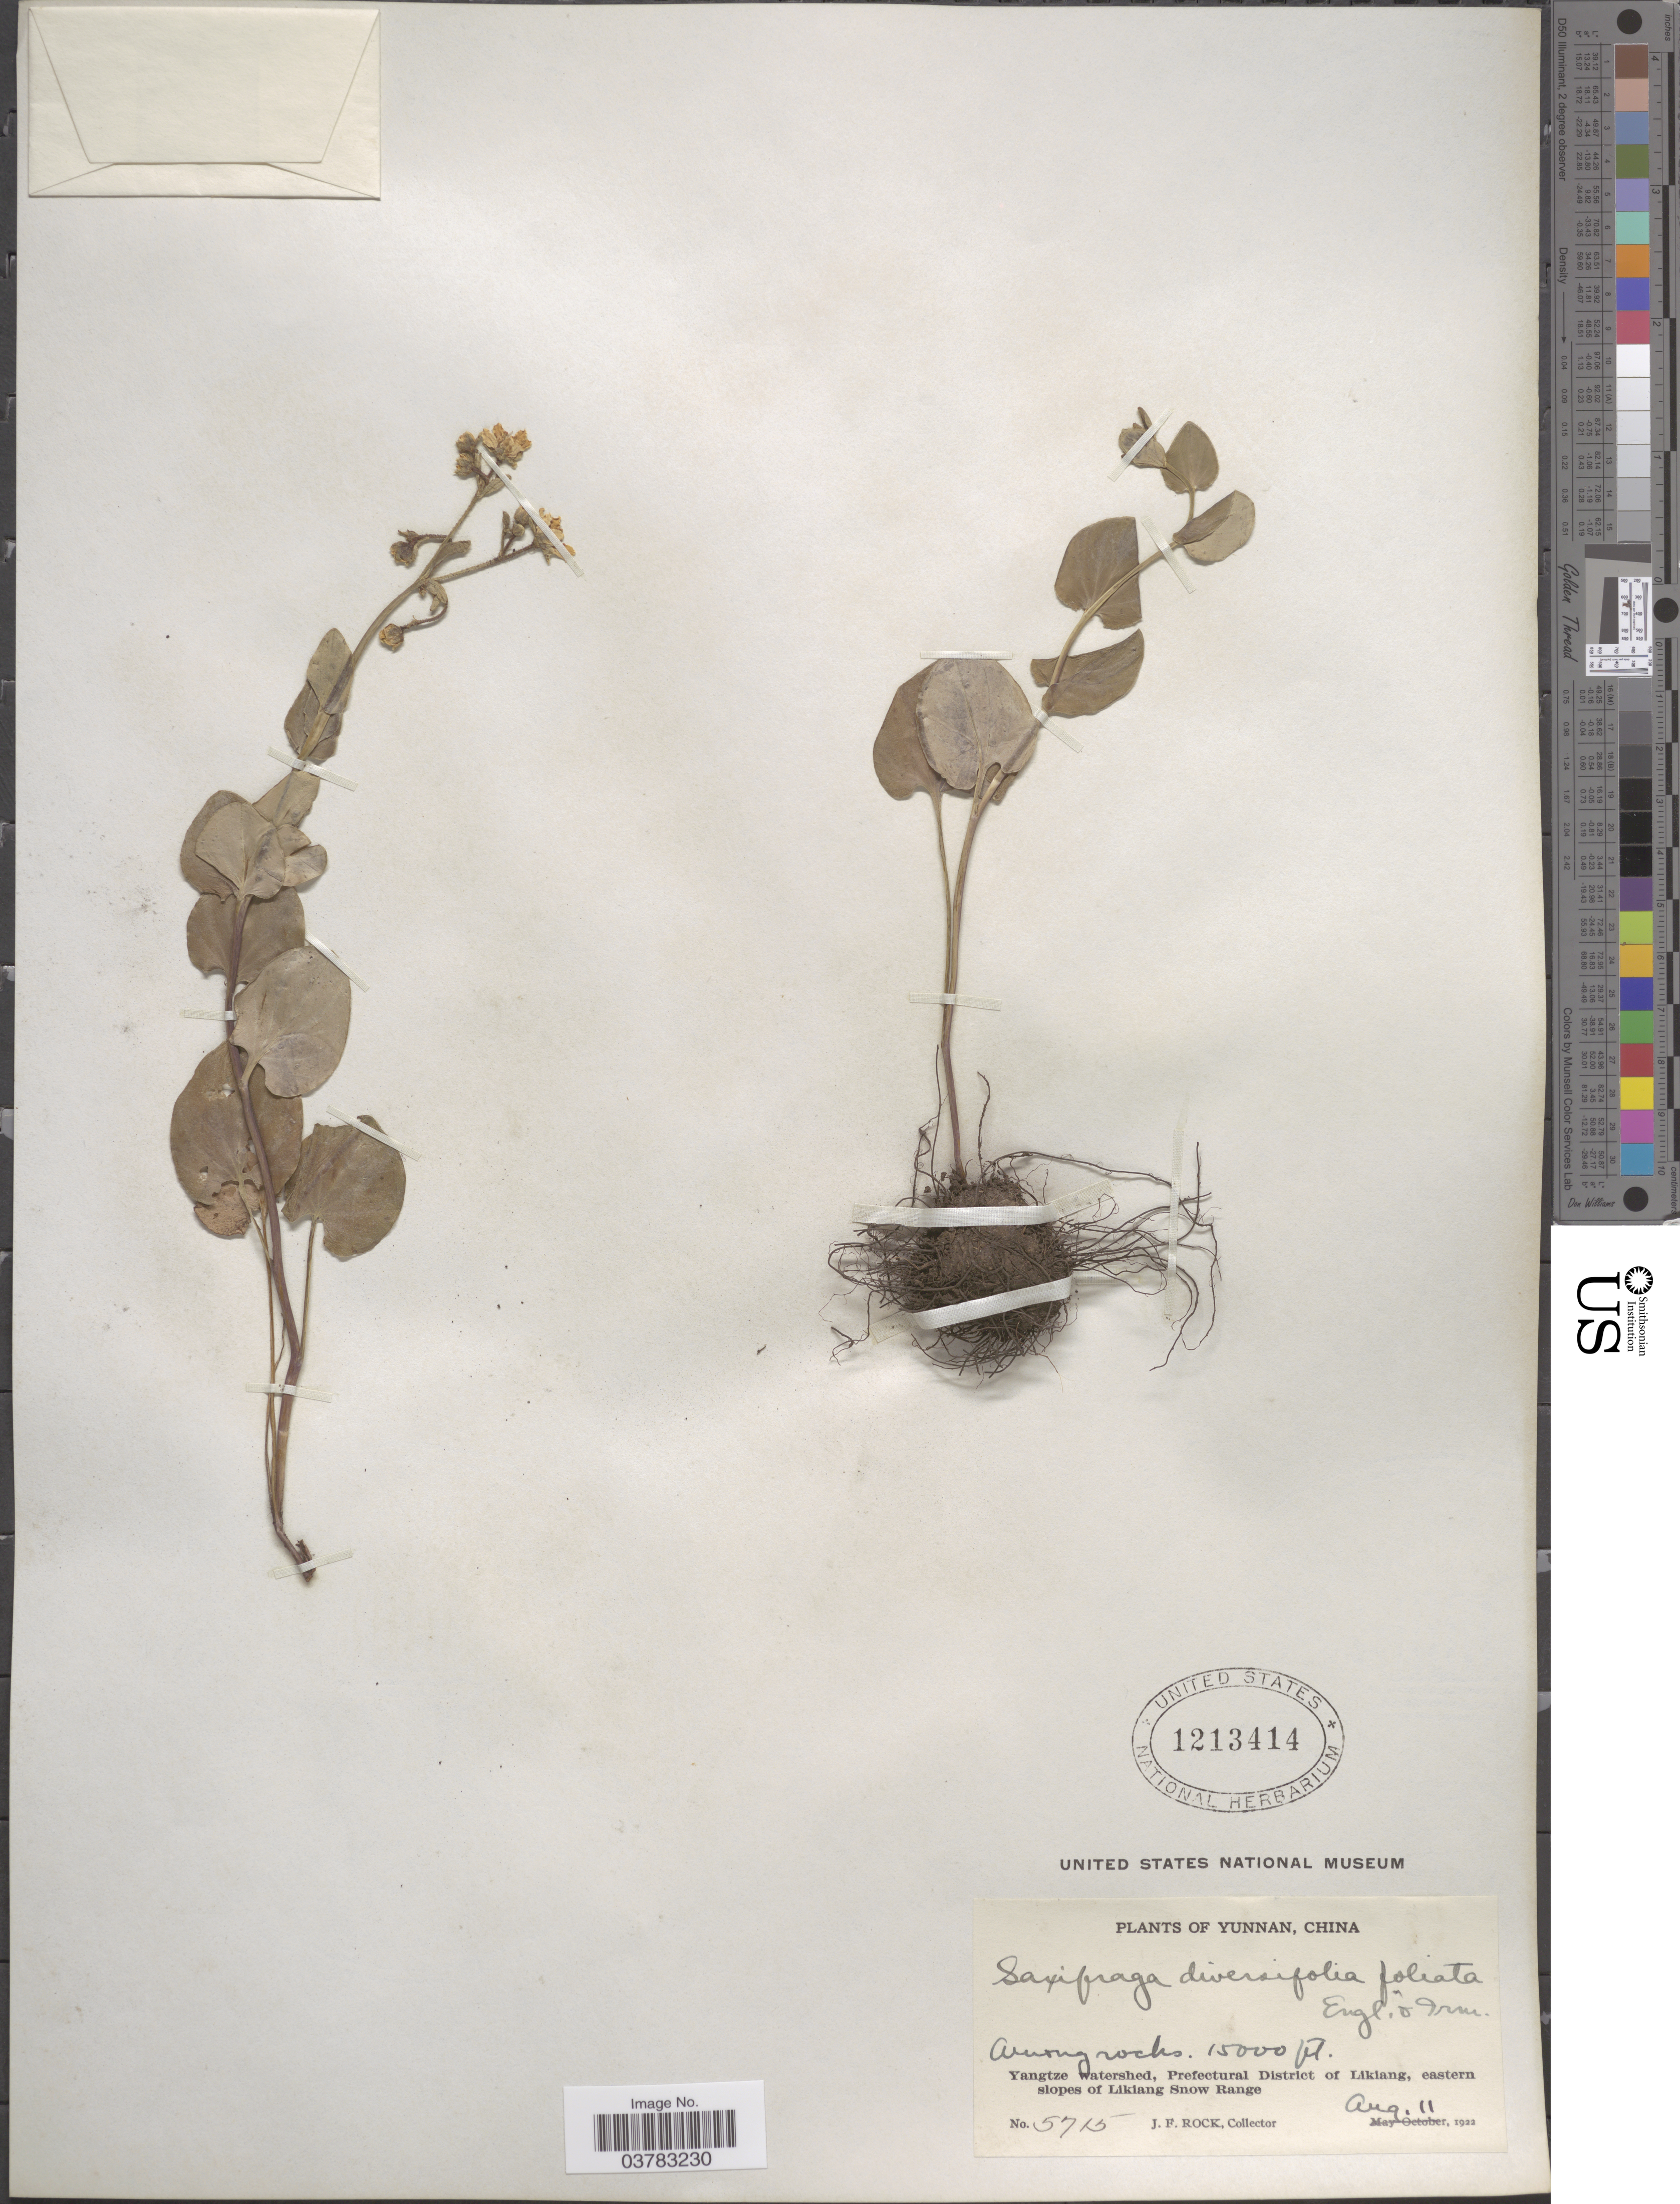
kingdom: Plantae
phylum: Tracheophyta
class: Magnoliopsida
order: Saxifragales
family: Saxifragaceae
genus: Saxifraga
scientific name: Saxifraga diversifolia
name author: Wall.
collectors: J. Rock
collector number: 5715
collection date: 1922-08-11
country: China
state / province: Yunnan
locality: Yangtze watershed, Prefectural District of Likiang, eastern slopes of Likiang Snow Range.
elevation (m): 4572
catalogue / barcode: US 1213414